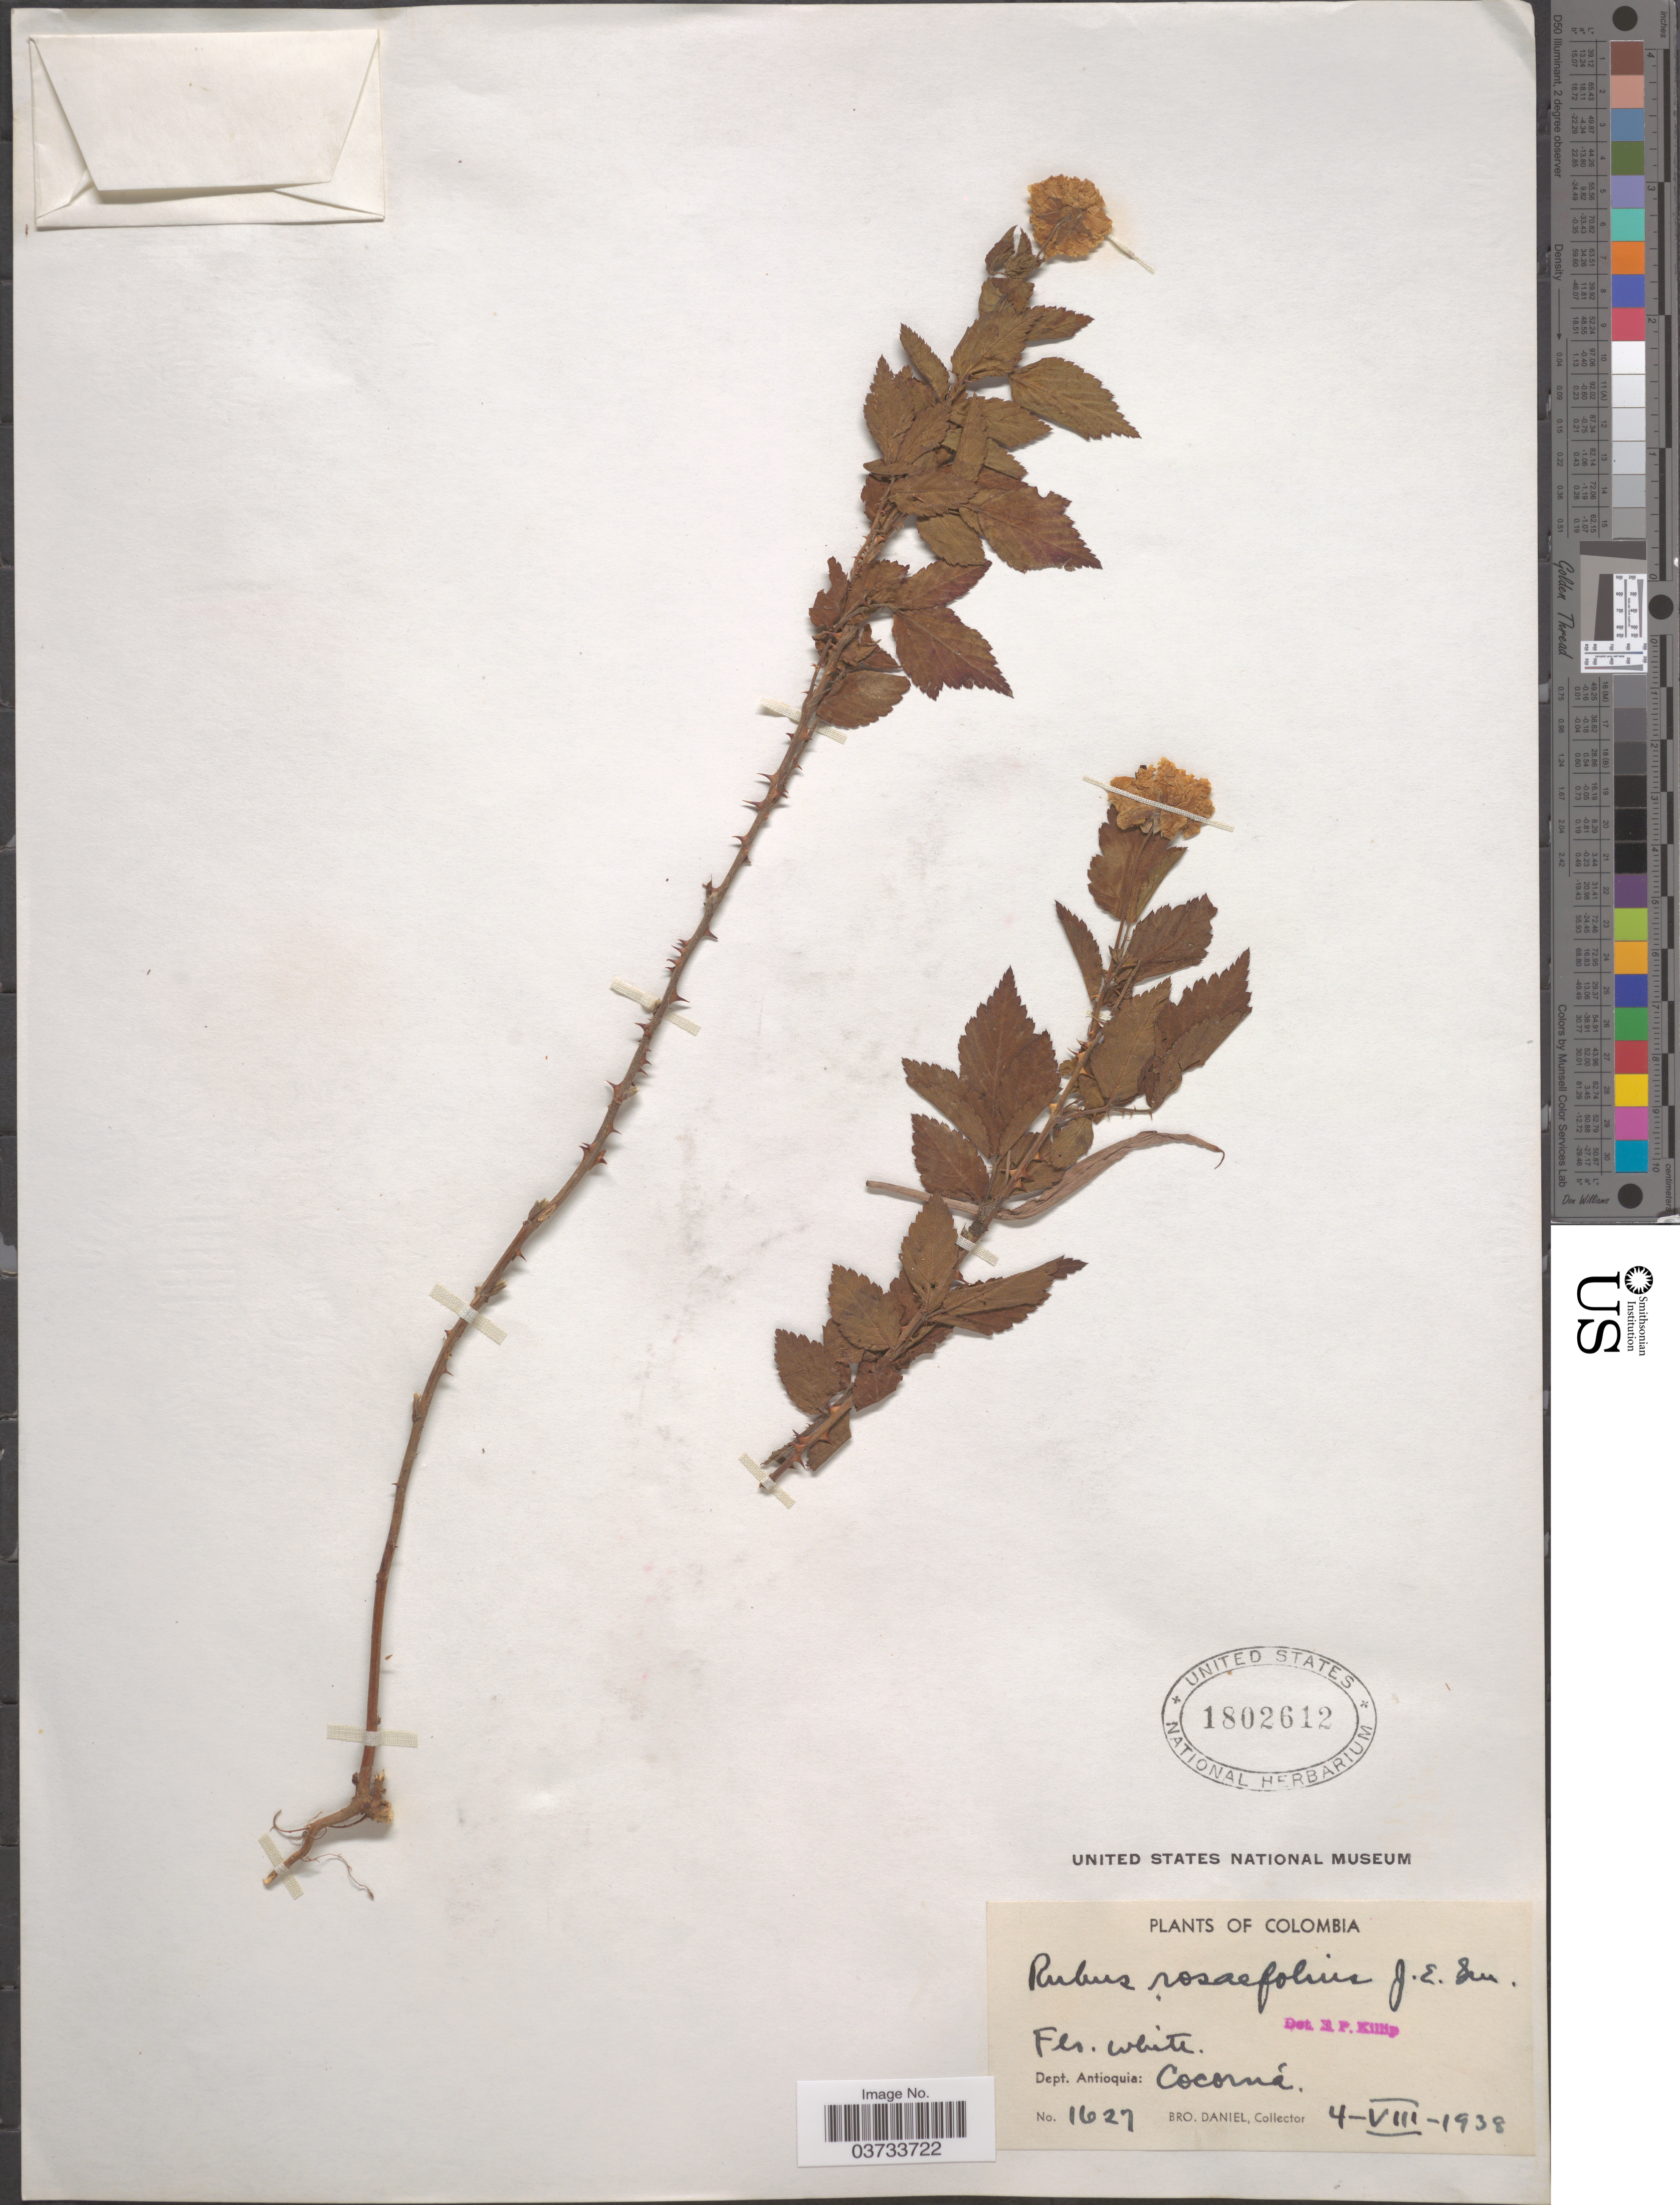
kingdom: Plantae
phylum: Tracheophyta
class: Magnoliopsida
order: Rosales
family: Rosaceae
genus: Rubus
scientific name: Rubus rosifolius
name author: Sm.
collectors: Bro. Daniel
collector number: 1627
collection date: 1938-08-04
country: Colombia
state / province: Antioquia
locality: Dept. Antioquia: Cocorná.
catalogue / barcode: US 1802612